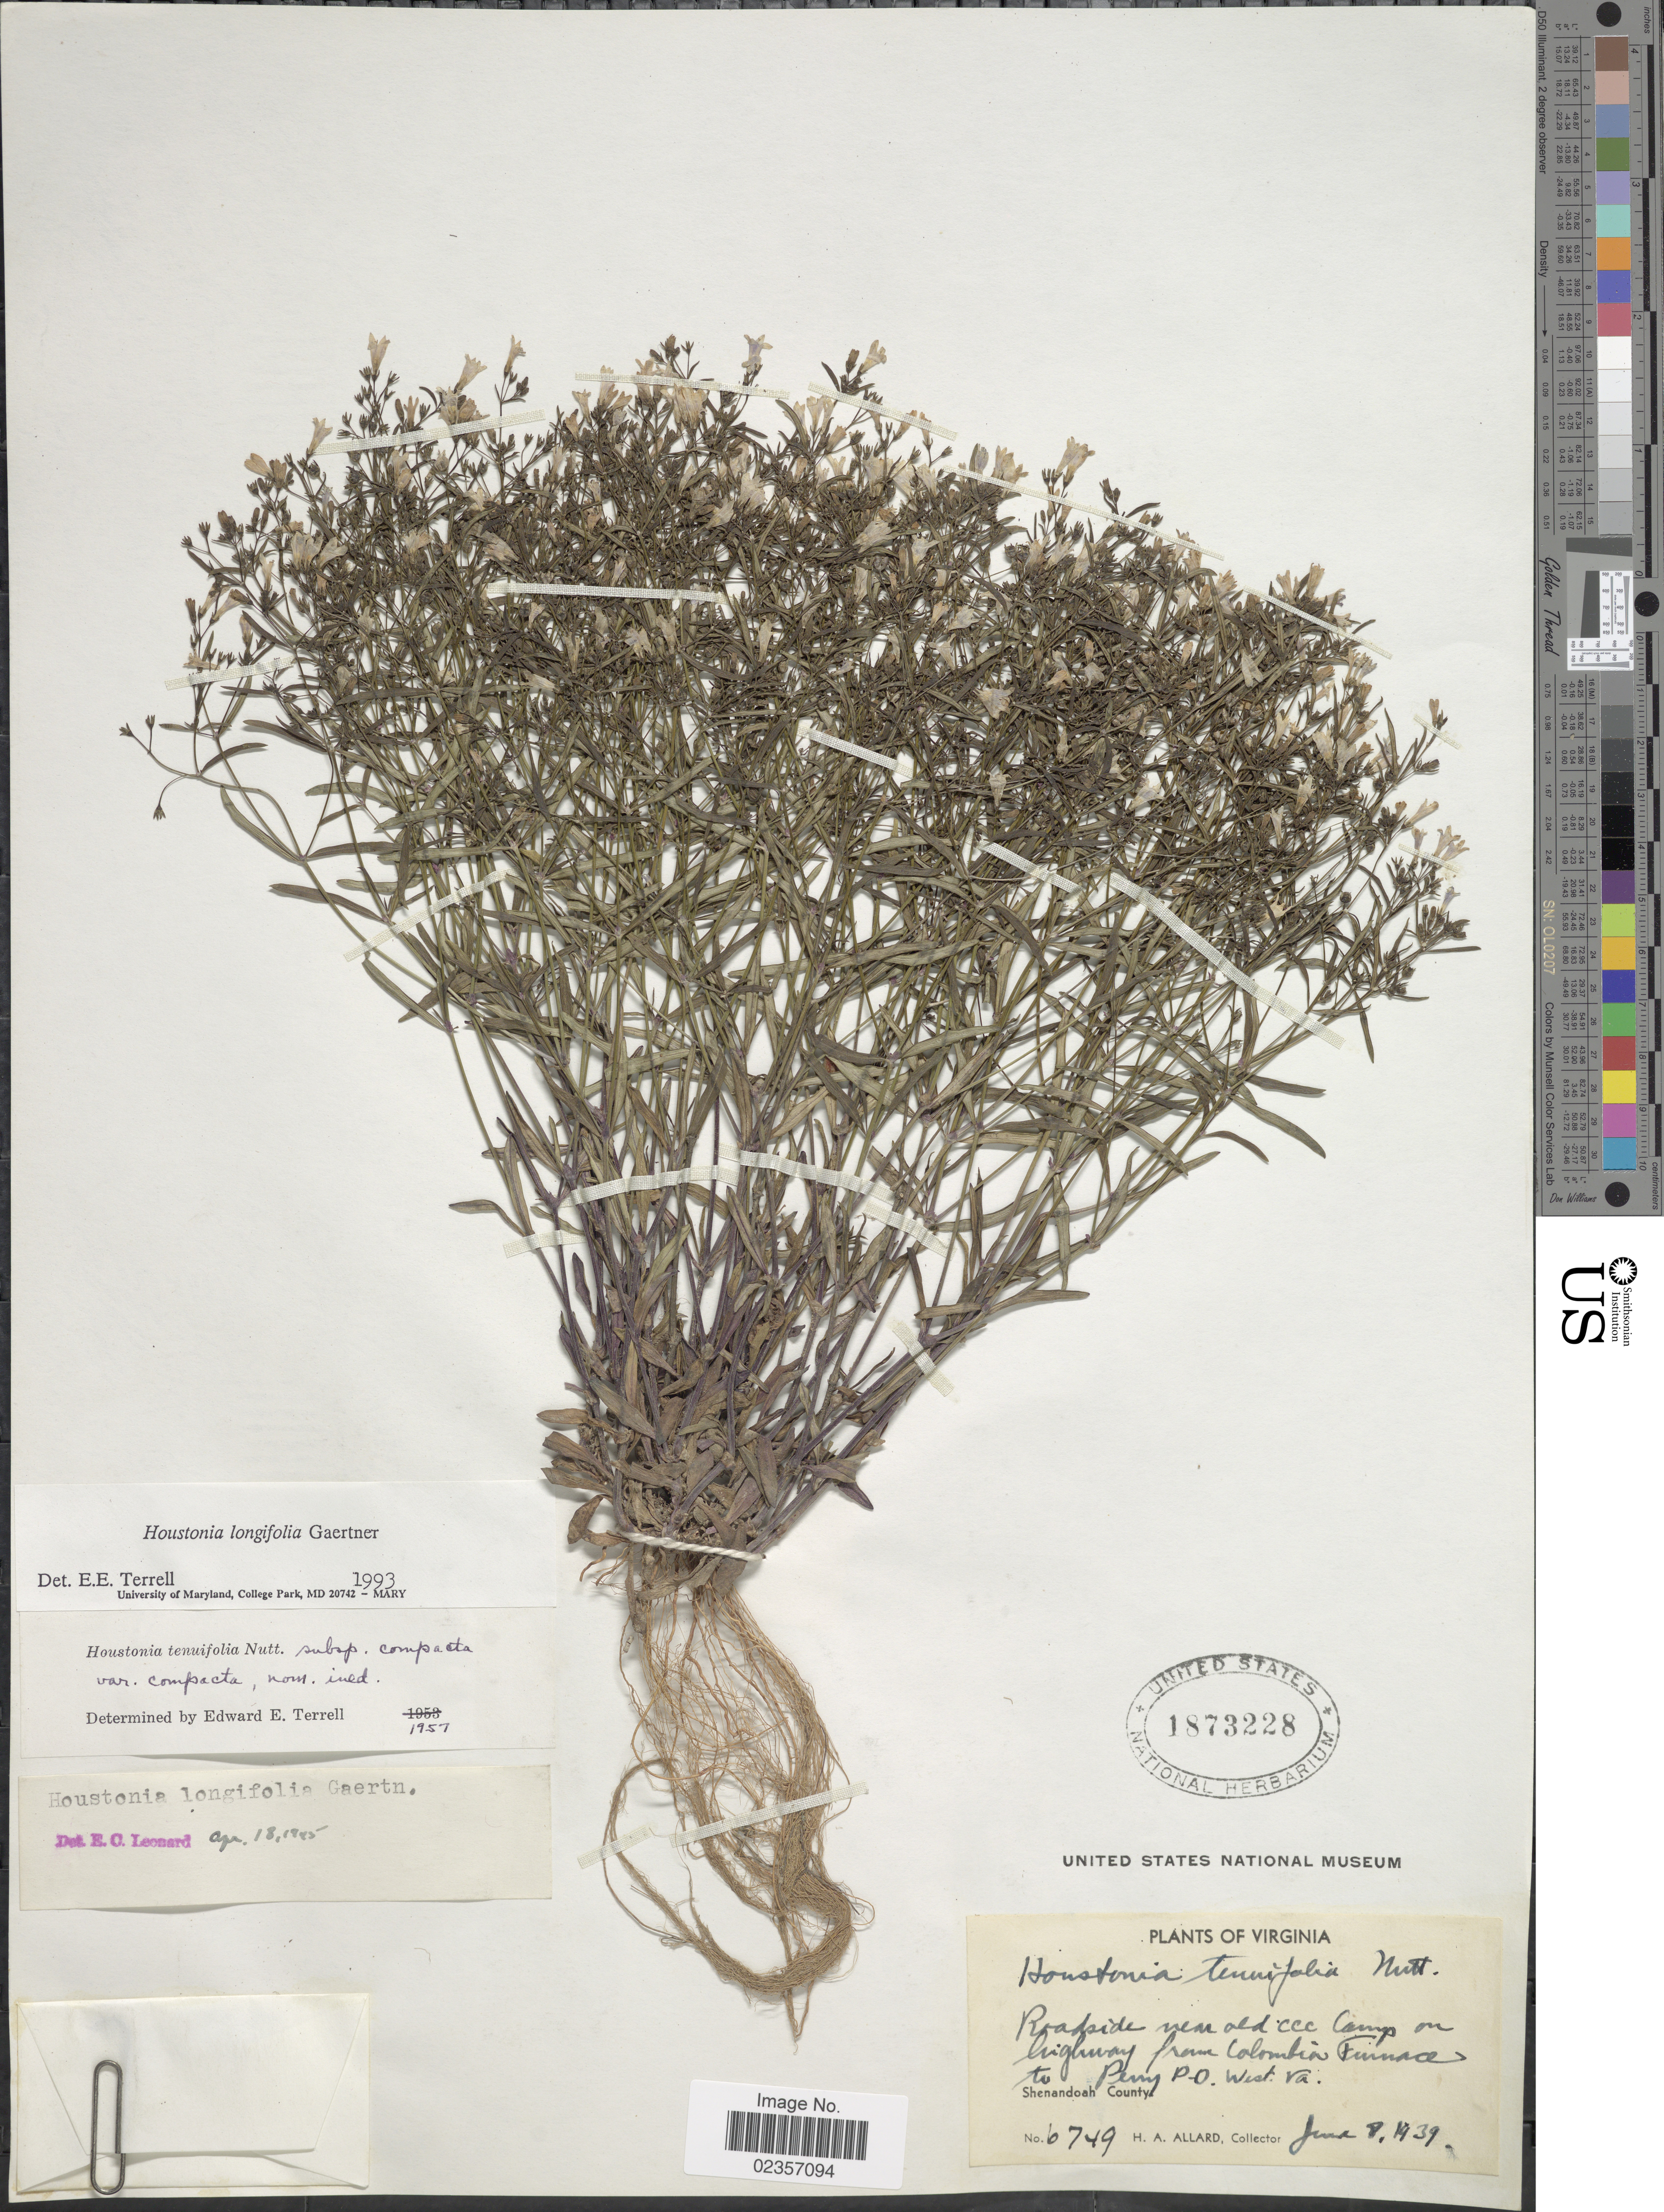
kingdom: Plantae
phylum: Tracheophyta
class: Magnoliopsida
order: Gentianales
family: Rubiaceae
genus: Houstonia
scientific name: Houstonia longifolia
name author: Gaertn.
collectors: H. A. Allard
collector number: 6749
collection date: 1939-06-08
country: United States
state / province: Virginia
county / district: Shenandoah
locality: Roadside near old CCC Camp on highway from Colombia Finnace to Perry P.O. West Va, Shenandoah County, Virginia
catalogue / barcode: US 1873228